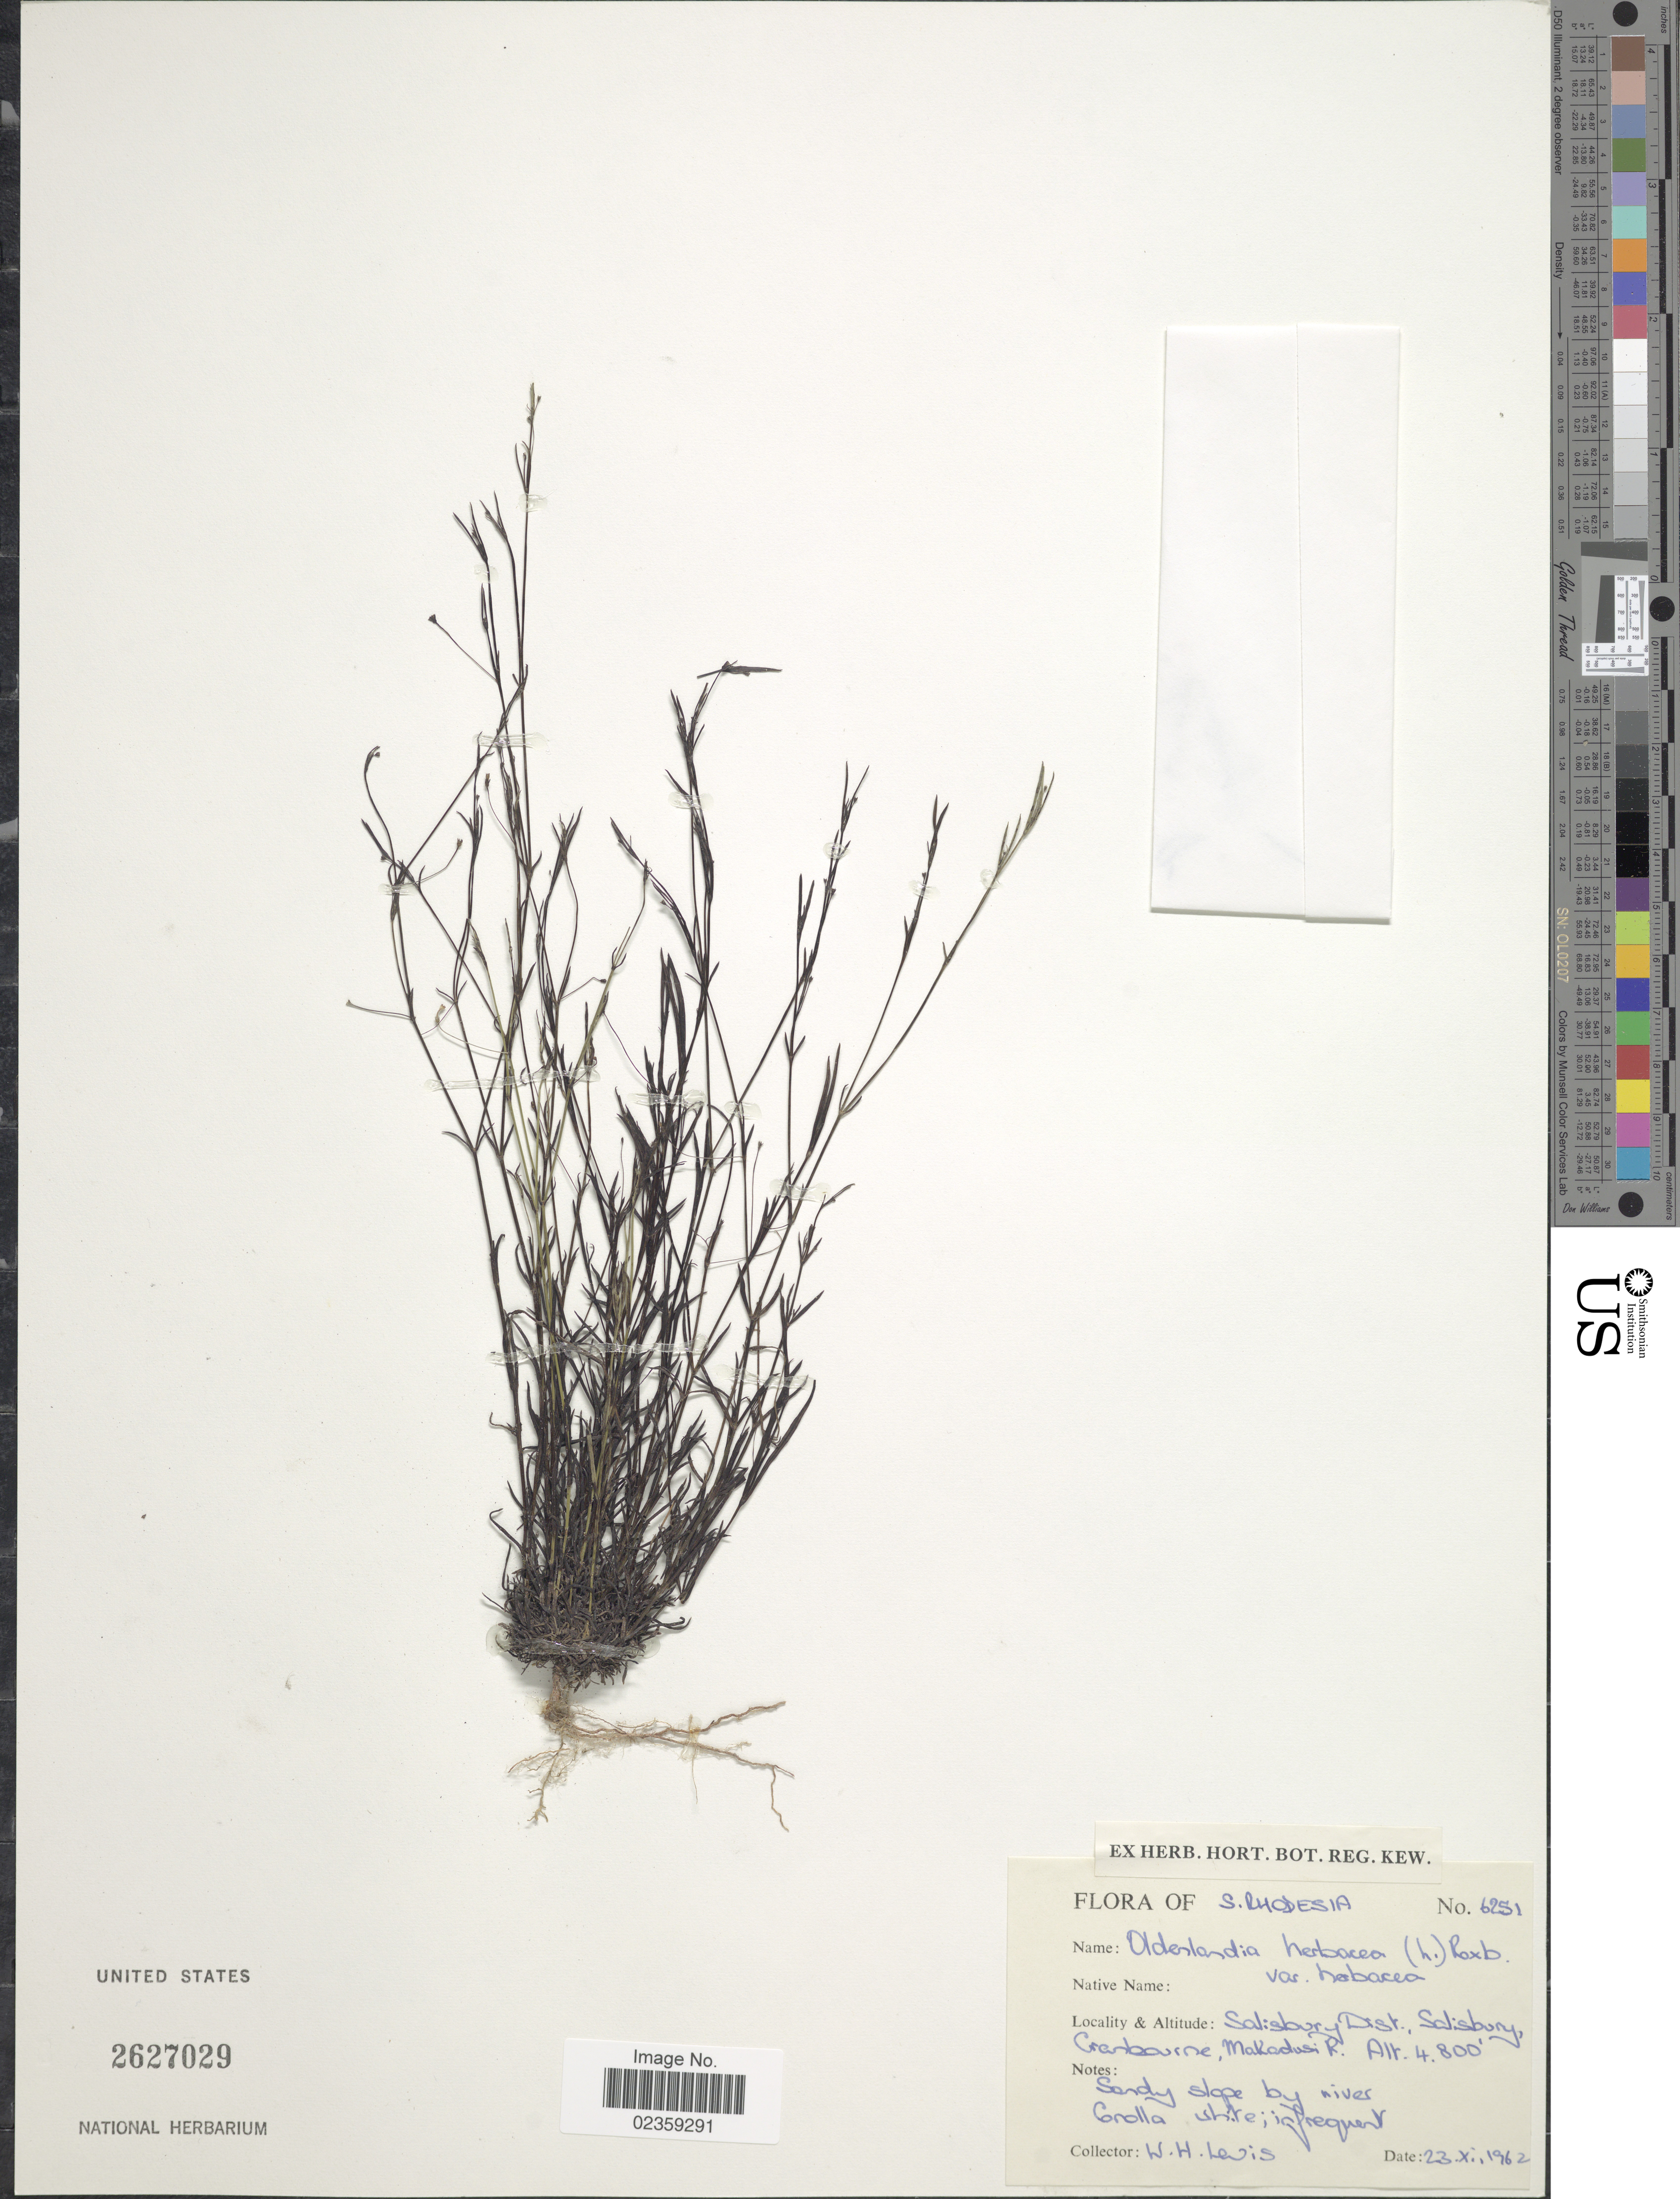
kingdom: Plantae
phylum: Tracheophyta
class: Magnoliopsida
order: Gentianales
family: Rubiaceae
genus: Oldenlandia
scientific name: Oldenlandia herbacea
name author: (L.) Roxb.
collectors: W. H. Lewis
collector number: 6251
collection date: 1962-12-23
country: Zimbabwe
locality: S. Rhodesia. Salisbury Dist., Salisbury, Cranbourne, Makadusi R.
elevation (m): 1463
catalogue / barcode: US 2627029